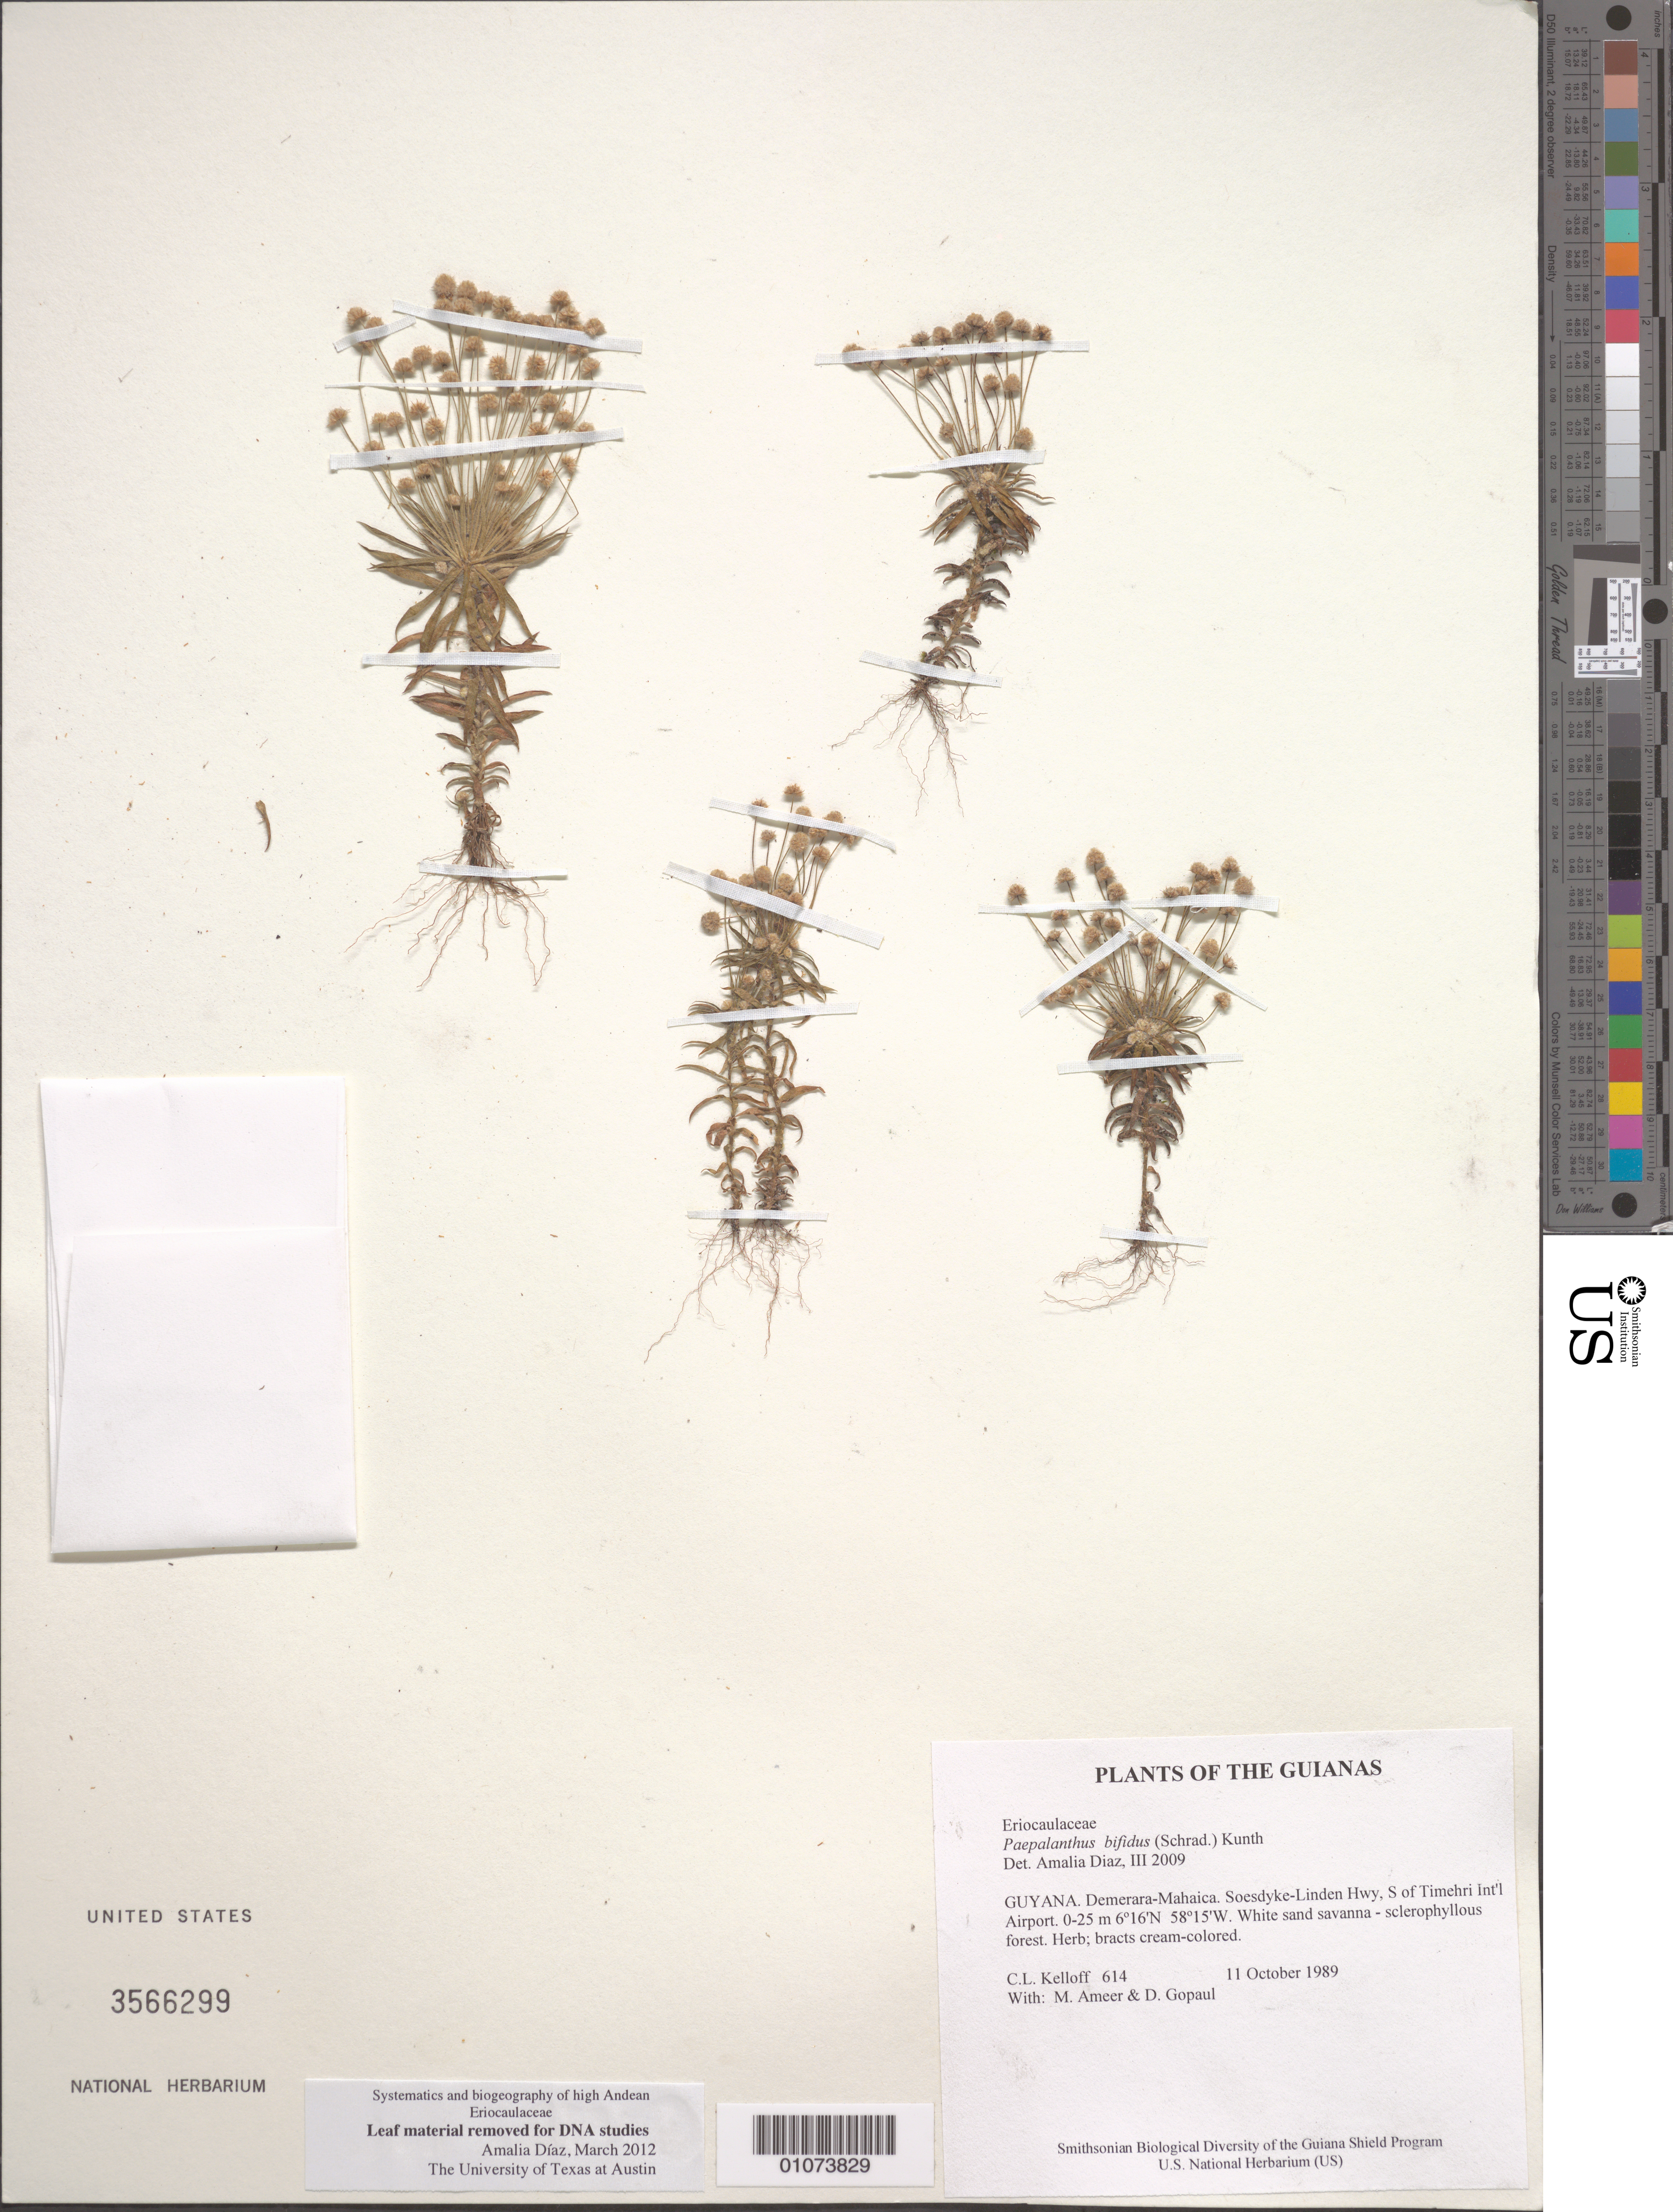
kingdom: Plantae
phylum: Tracheophyta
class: Liliopsida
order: Poales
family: Eriocaulaceae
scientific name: Giuliettia bifida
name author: (Schrad.) Andrino & Sano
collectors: C. L. Kelloff, M. Ameer & D. Gopaul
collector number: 614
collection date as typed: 11 October 1989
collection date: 1989-10-11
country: Guyana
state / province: Demerara-Mahaica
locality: Soesdyke-Linden Hwy, S of Timehri Int'l Airport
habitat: White sand savanna - sclerophyllous forest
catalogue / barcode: US 3566299